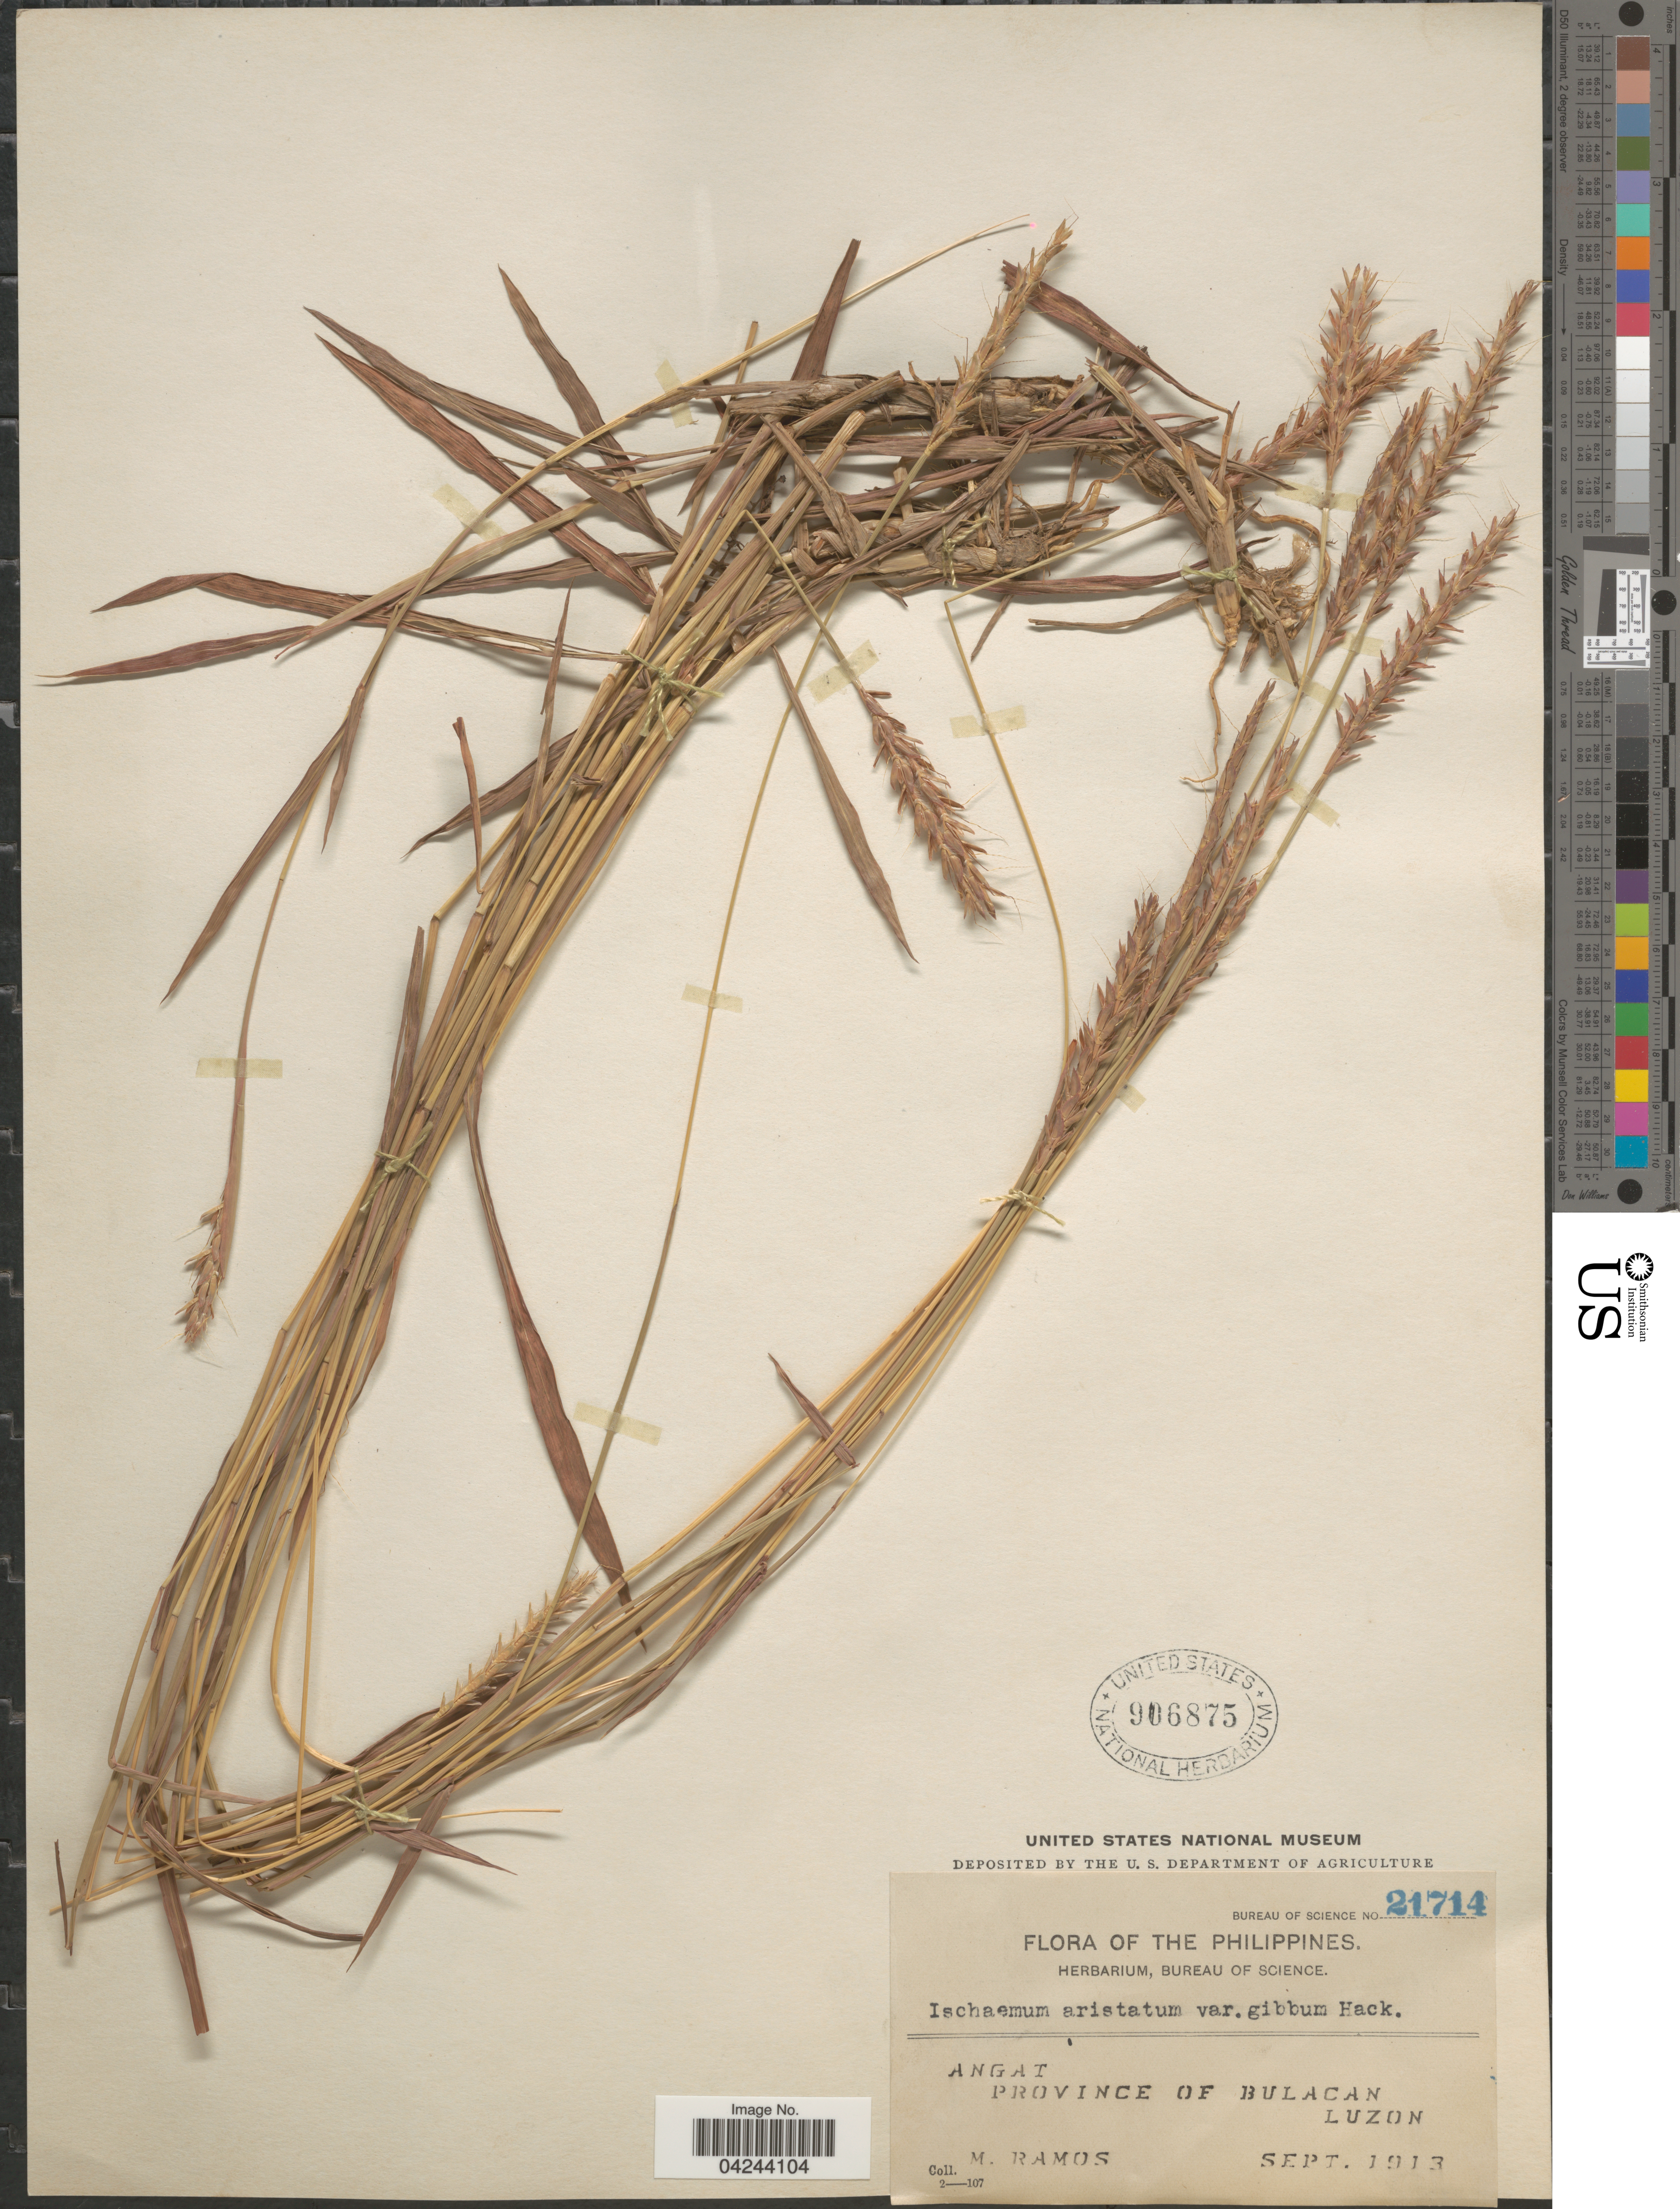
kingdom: Plantae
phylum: Tracheophyta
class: Liliopsida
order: Poales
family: Poaceae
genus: Ischaemum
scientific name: Ischaemum aristatum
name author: L.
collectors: M. Ramos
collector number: Bureau of Science 21714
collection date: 1913-09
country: Philippines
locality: Angat. Province of Bulacan. Luzon.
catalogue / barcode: US 906875